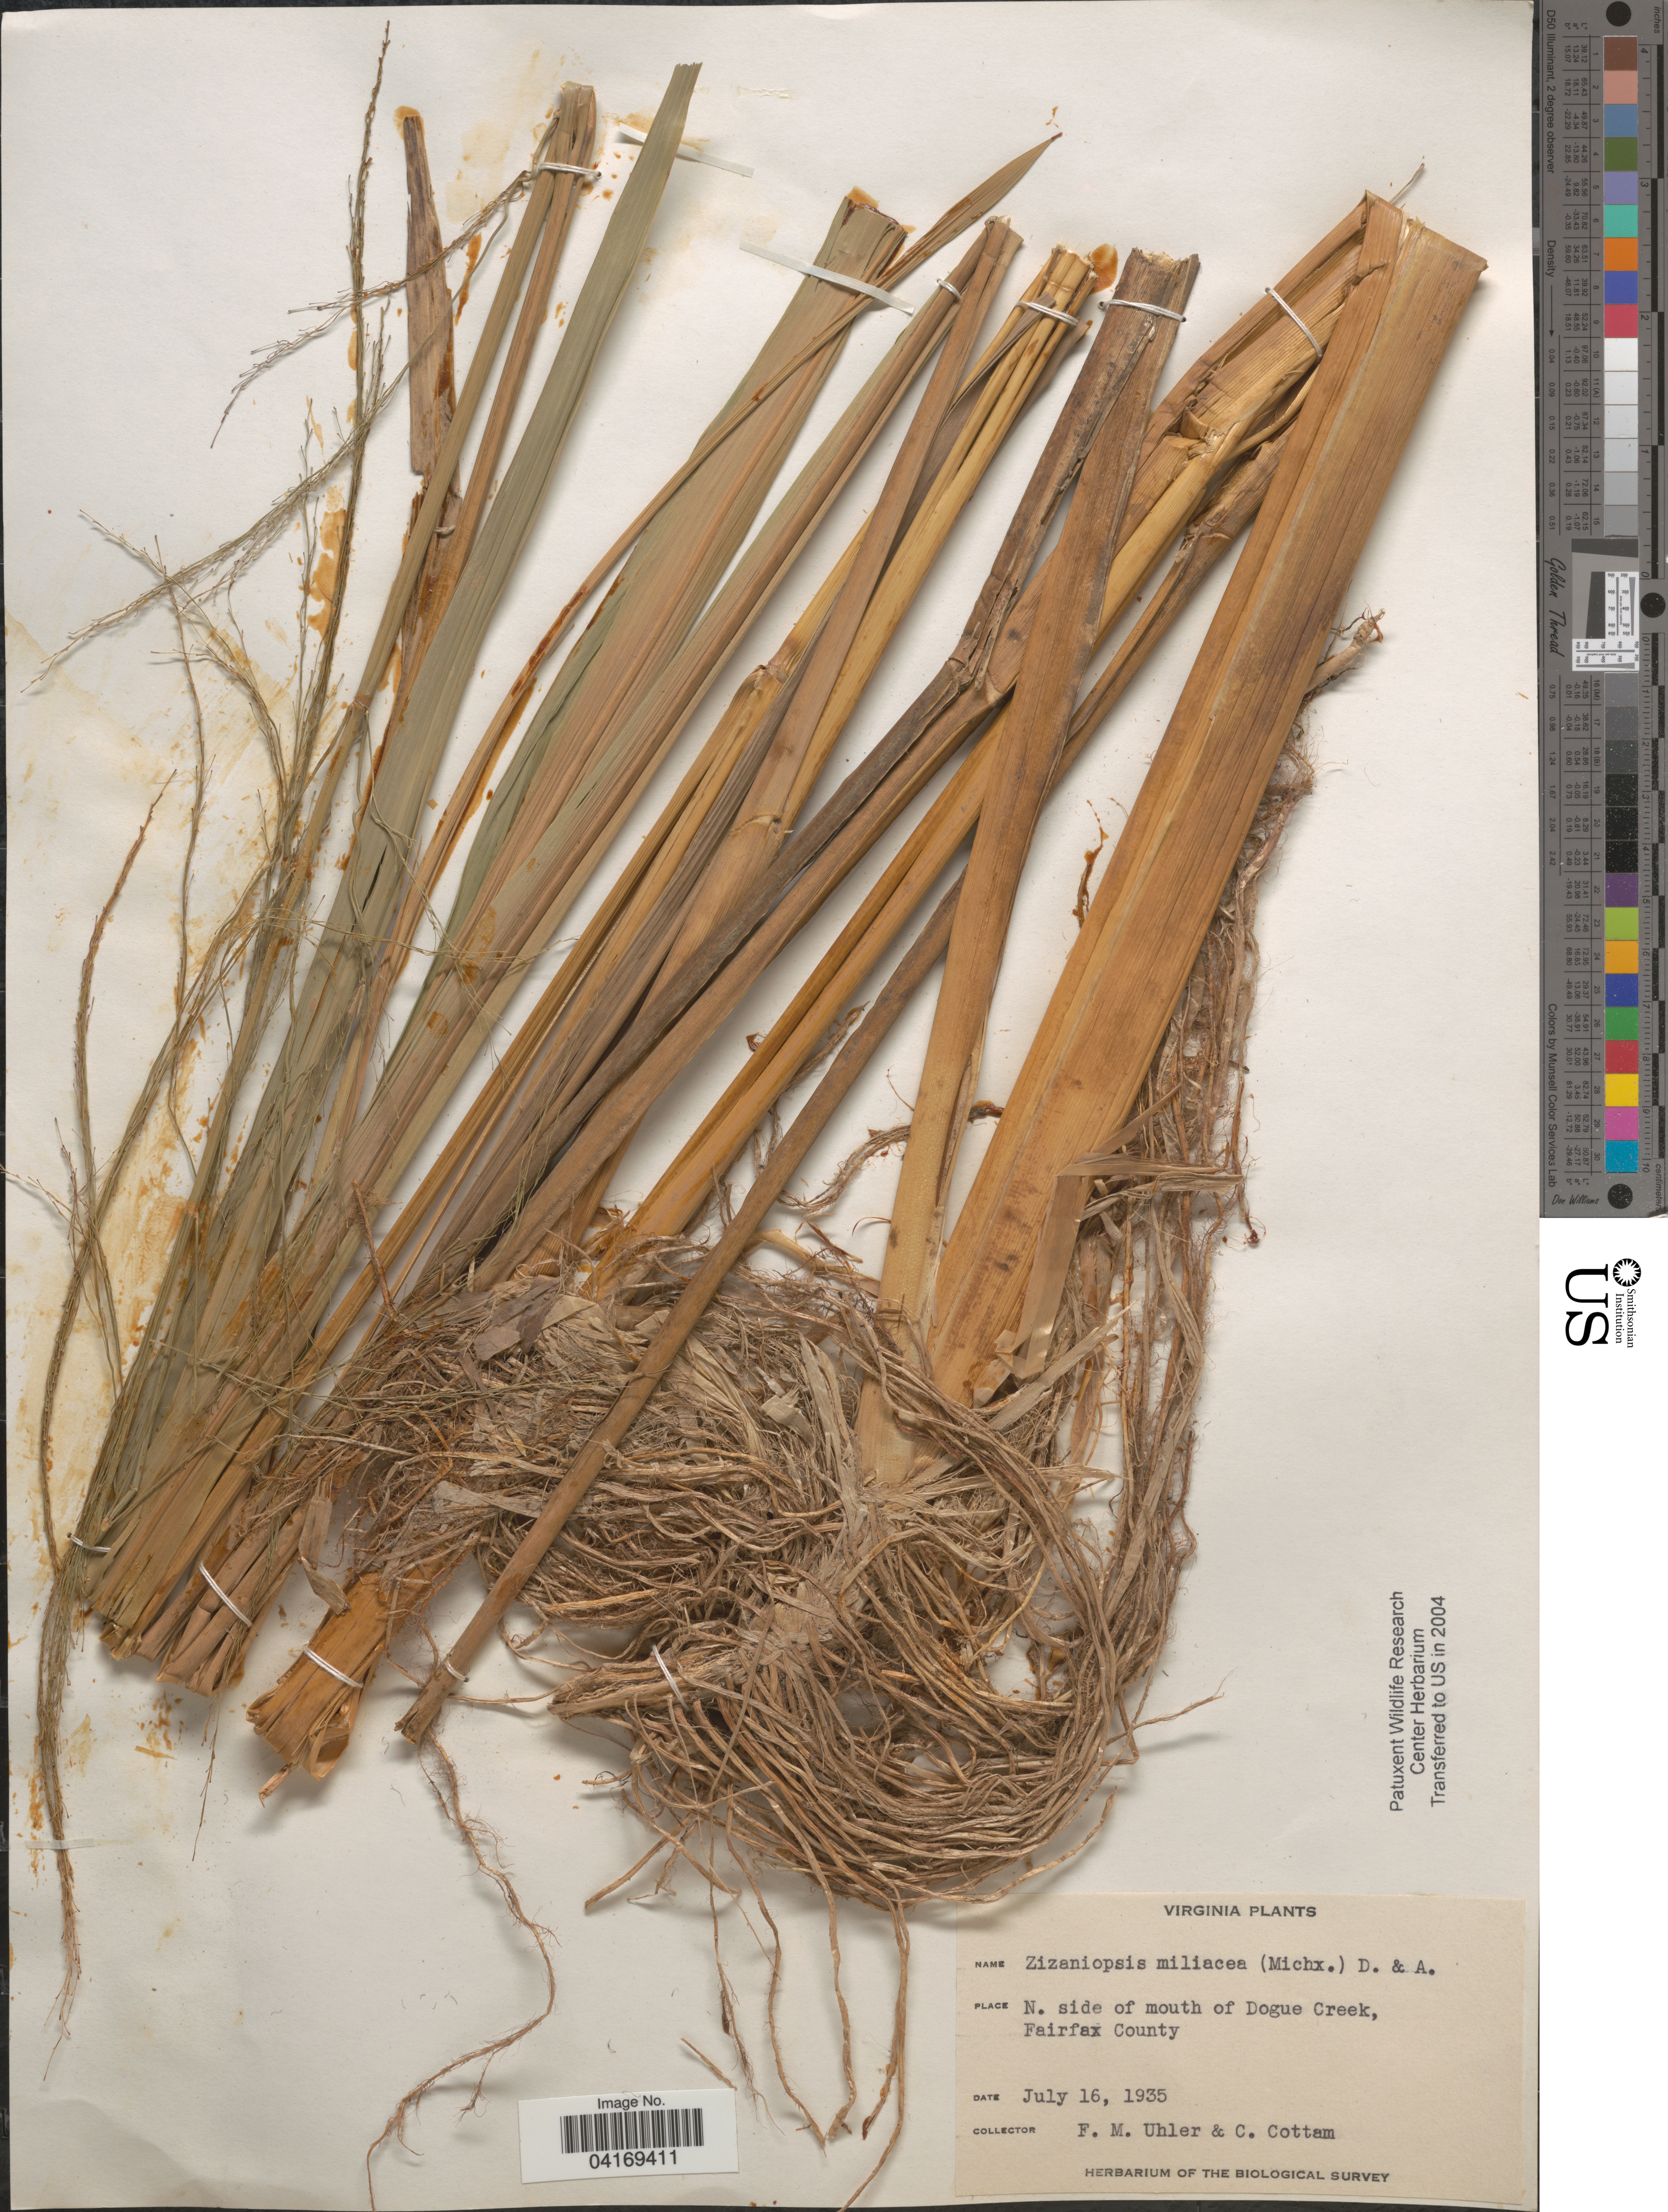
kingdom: Plantae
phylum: Tracheophyta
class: Liliopsida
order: Poales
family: Poaceae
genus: Zizaniopsis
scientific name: Zizaniopsis miliacea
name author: (Michx.) Döll & Asch.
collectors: F. M. Uhler & C. Cottam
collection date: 1935-07-16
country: United States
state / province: Virginia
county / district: Fairfax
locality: N. side of mouth of Dogue Creek, Fairfax County. The Biological Survey.